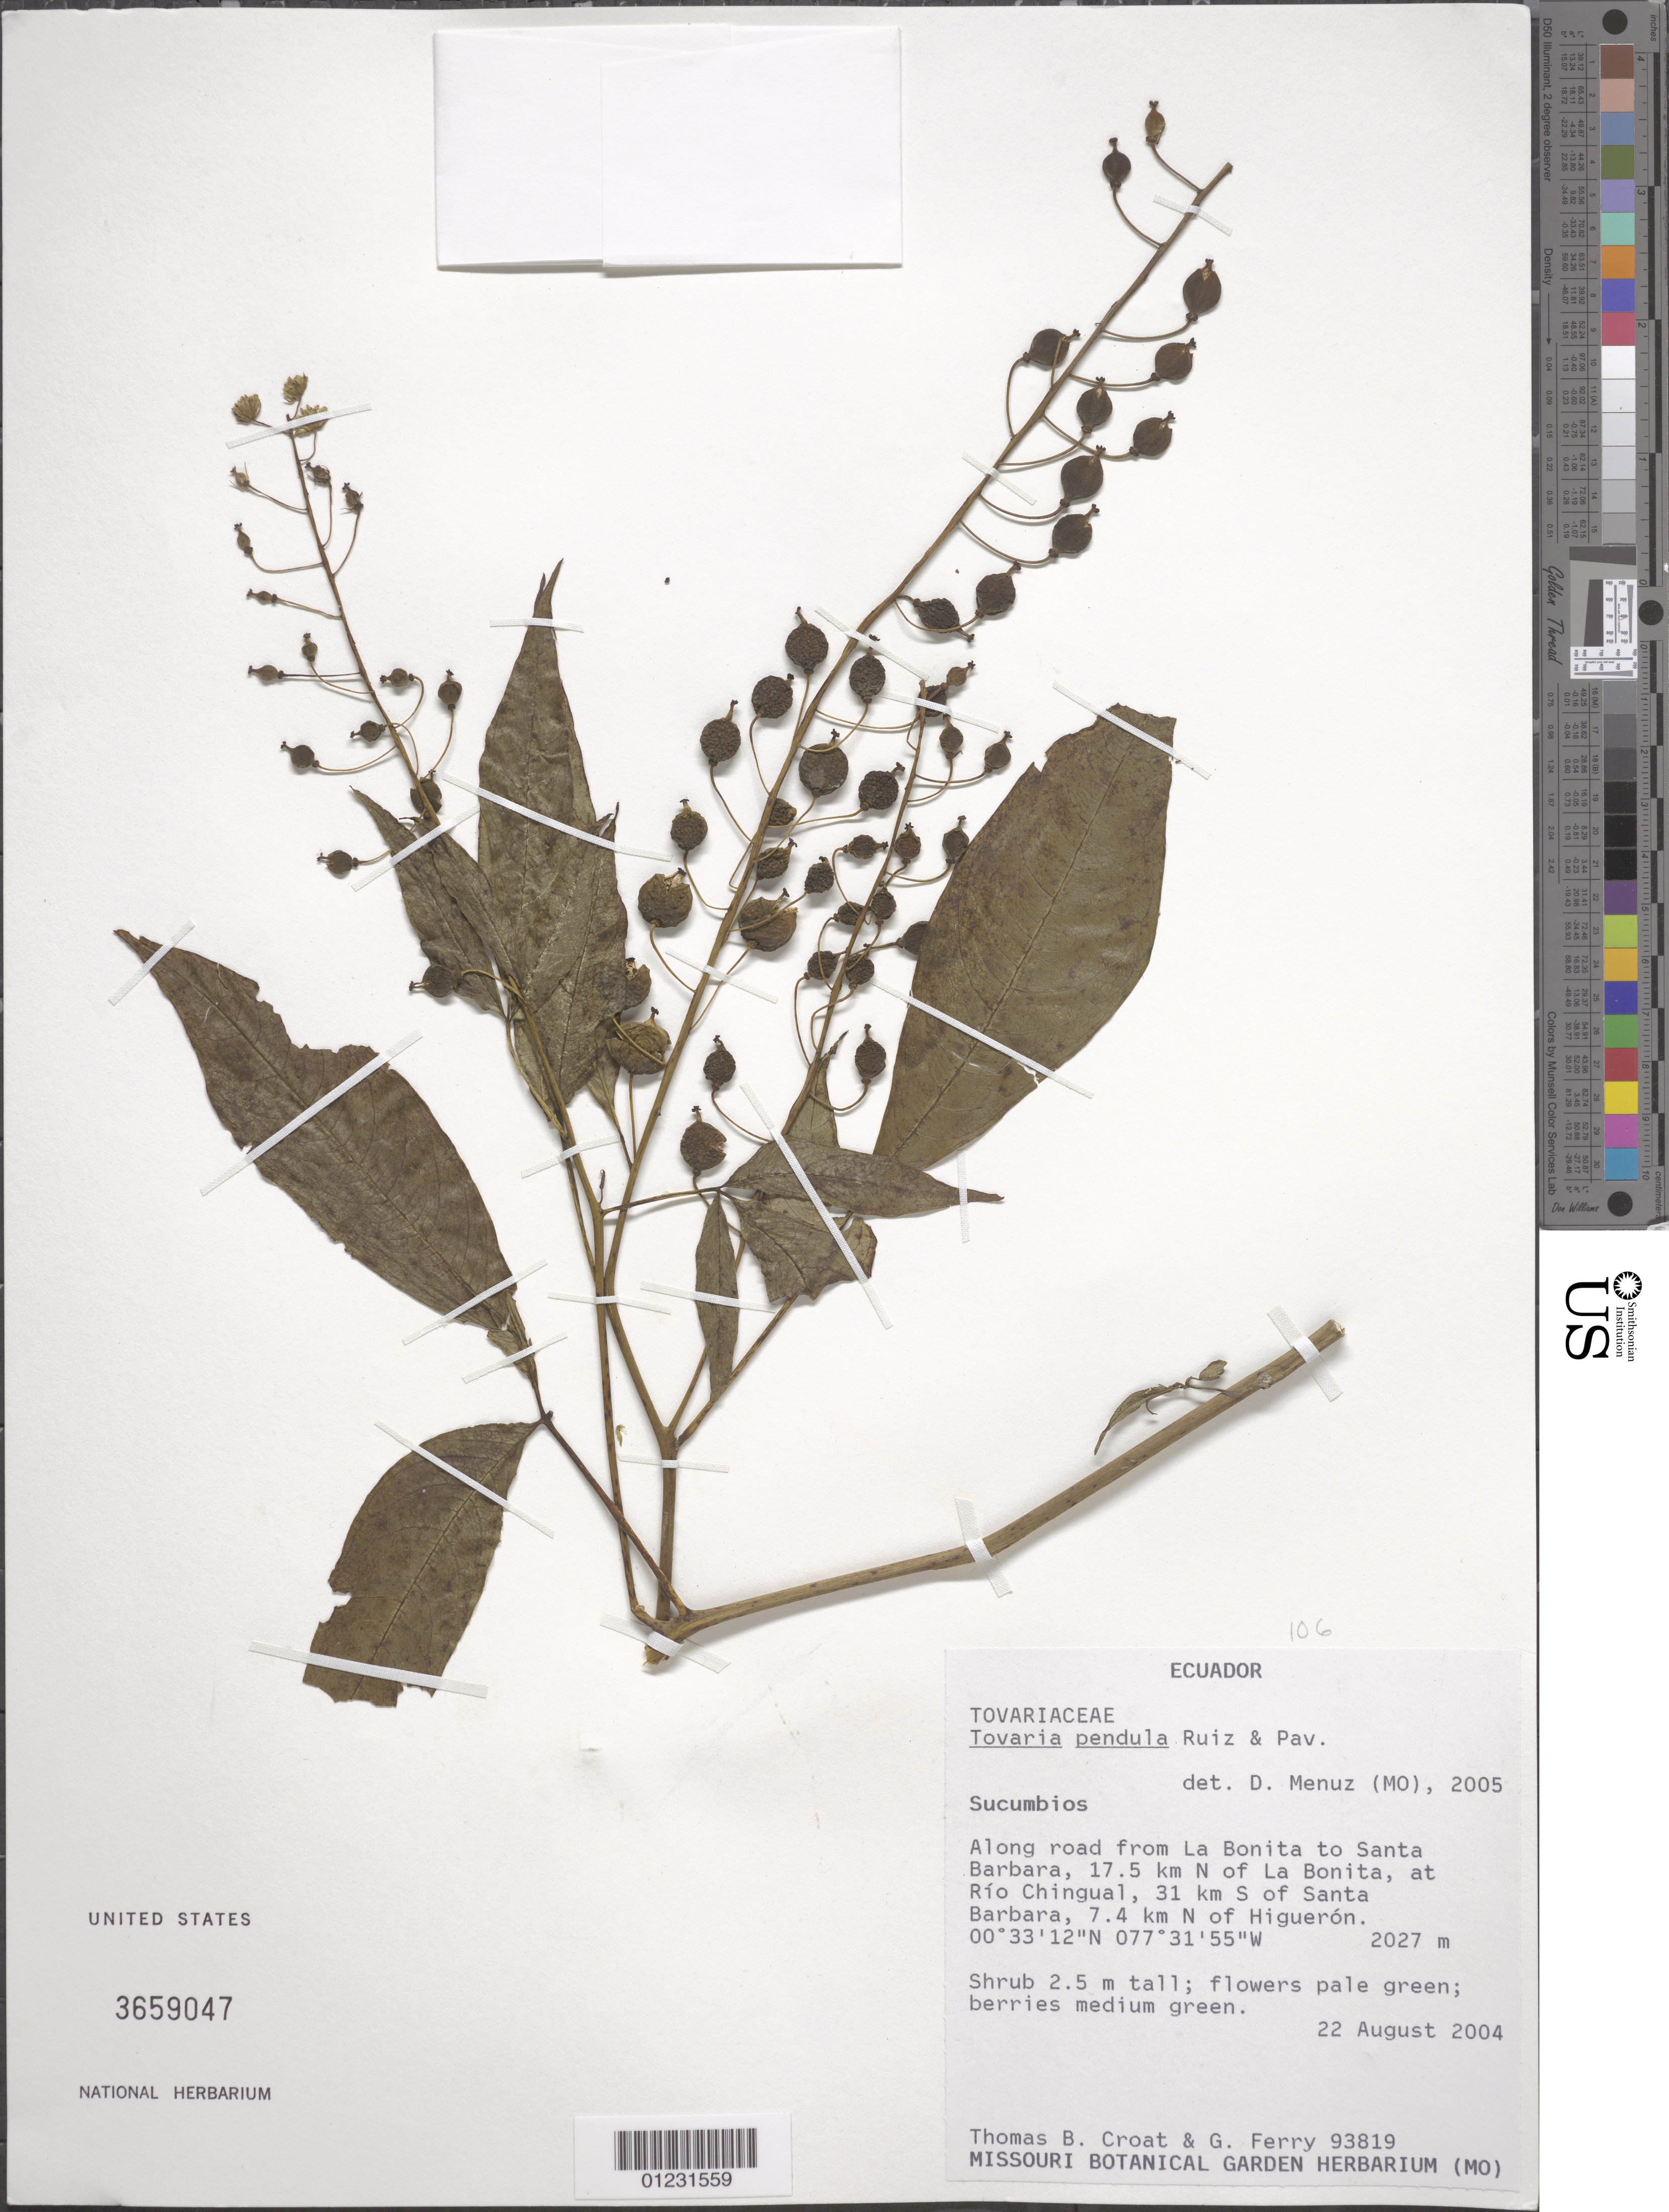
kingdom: Plantae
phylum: Tracheophyta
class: Magnoliopsida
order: Brassicales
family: Tovariaceae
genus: Tovaria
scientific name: Tovaria pendula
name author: Ruiz & Pav.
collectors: T. B. Croat & G. Ferry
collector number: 2027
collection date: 2004-08-22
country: Ecuador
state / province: Sucumbíos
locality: Along road from La Bonita to Santa Barbara, 17.5 km N of La Bonita, at Rio Chingual. 31 km S of Santa Barbara. 7.4 km N of Higueron.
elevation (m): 2027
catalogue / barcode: US 3659047